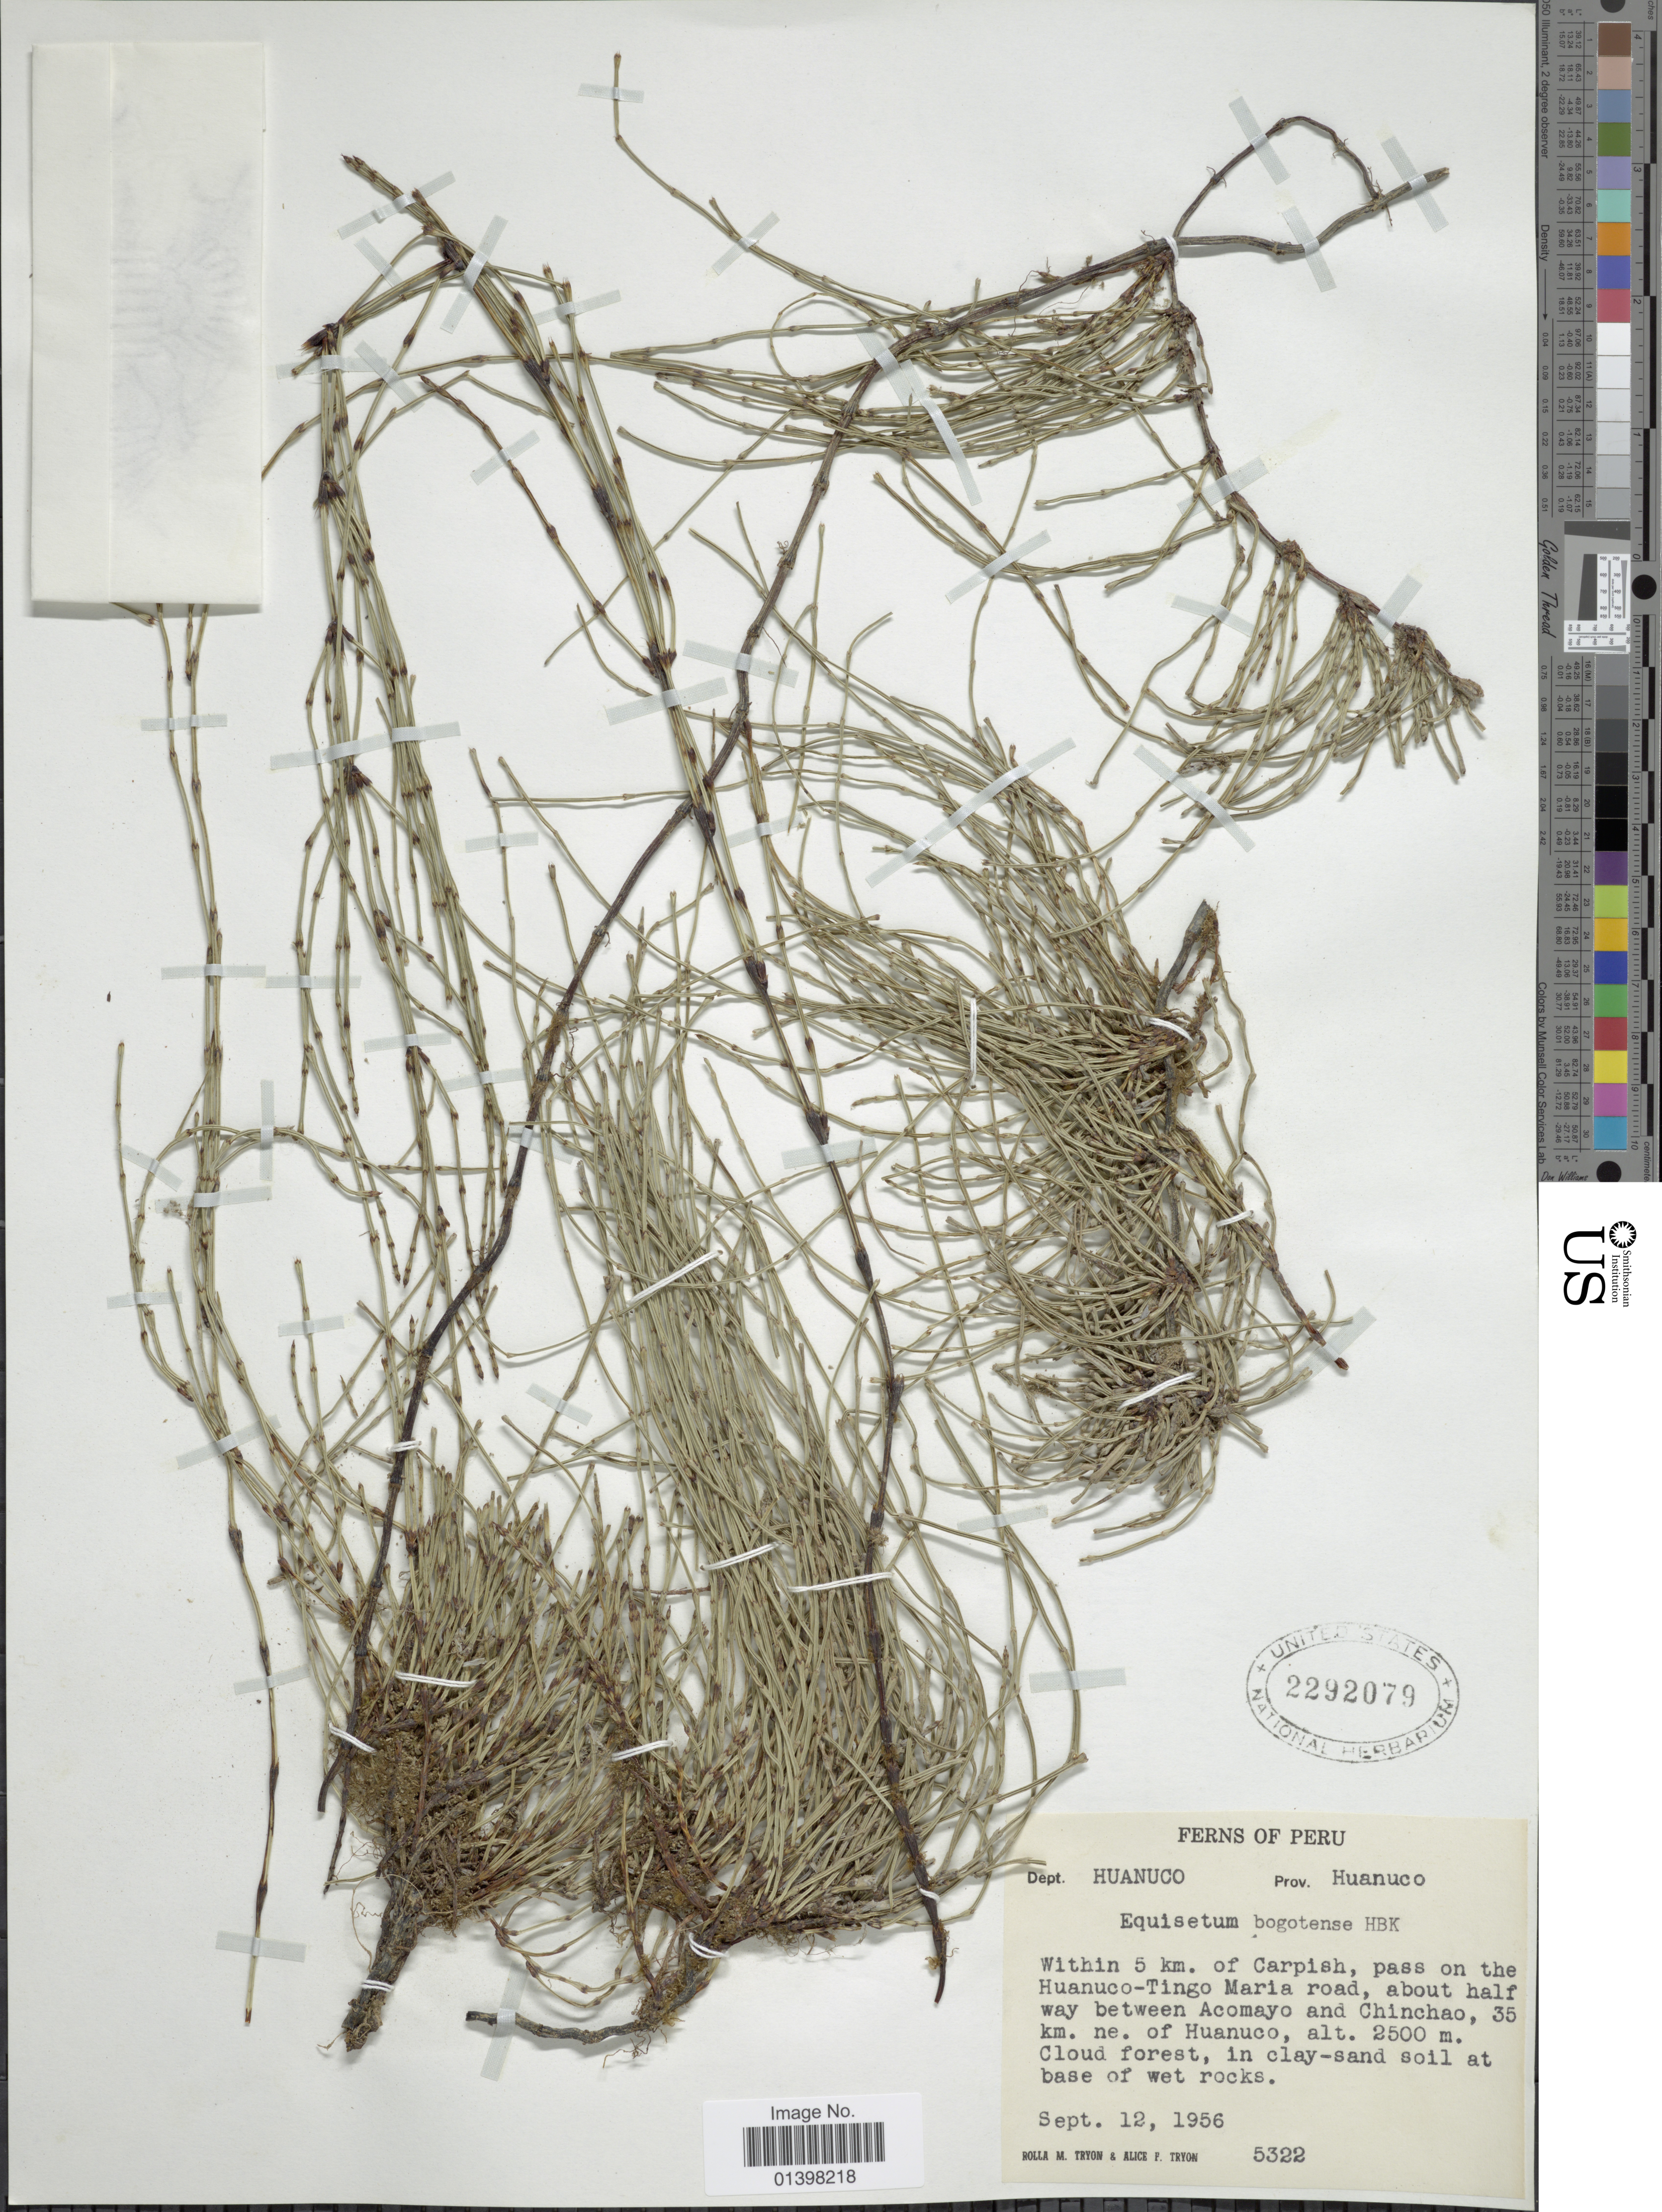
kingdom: Plantae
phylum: Tracheophyta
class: Polypodiopsida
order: Equisetales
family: Equisetaceae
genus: Equisetum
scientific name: Equisetum bogotense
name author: Kunth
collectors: R. M. Tryon & A. F. Tryon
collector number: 5322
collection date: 1956-09-12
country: Peru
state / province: Huánuco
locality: Dept. Huanuco, Within 5 km of Carpish, pass on the Huanuco-Tingo Maria road, about way between Acomoyo and Chinchao, 35 km ne of Huanuco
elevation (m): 2500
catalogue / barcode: US 2292079